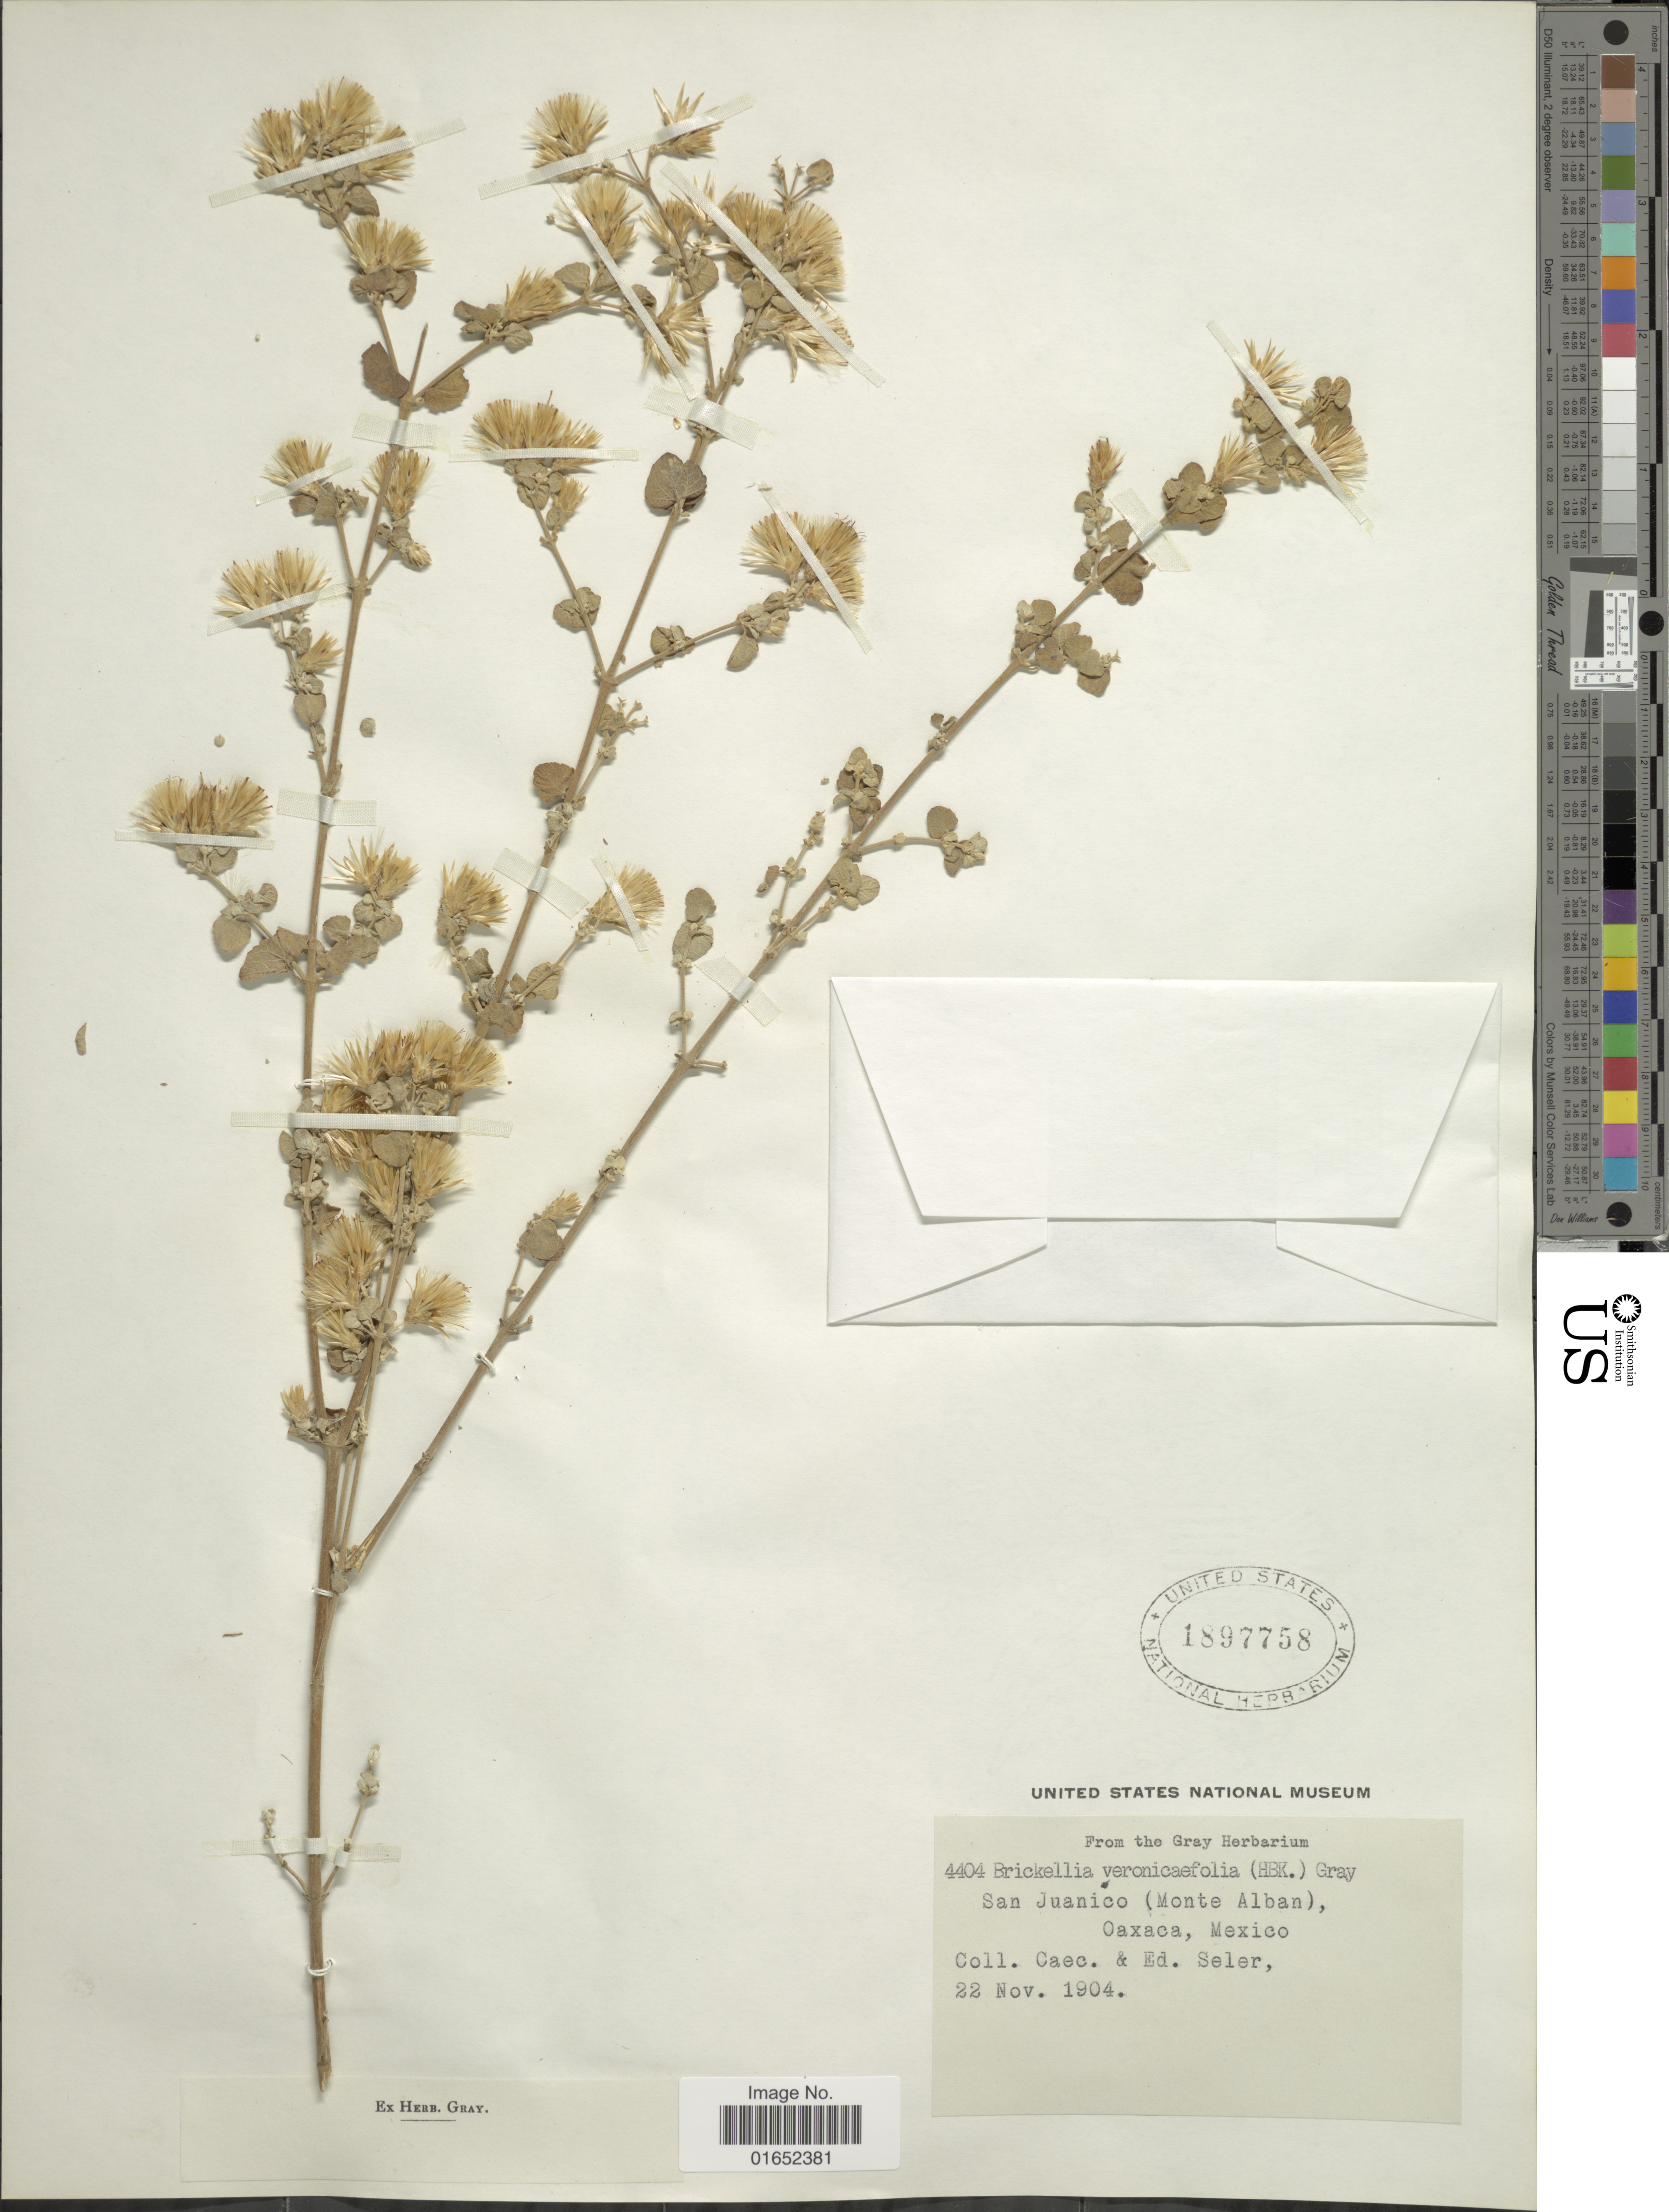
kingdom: Plantae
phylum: Tracheophyta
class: Magnoliopsida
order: Asterales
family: Asteraceae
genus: Brickellia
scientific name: Brickellia veronicaefolia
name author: (Kunth) A. Gray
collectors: ex Caec. et Ed Seler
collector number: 4404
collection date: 1904-11-22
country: Mexico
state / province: Oaxaca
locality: San Juanico (Monte Alban)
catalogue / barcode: US 1897758